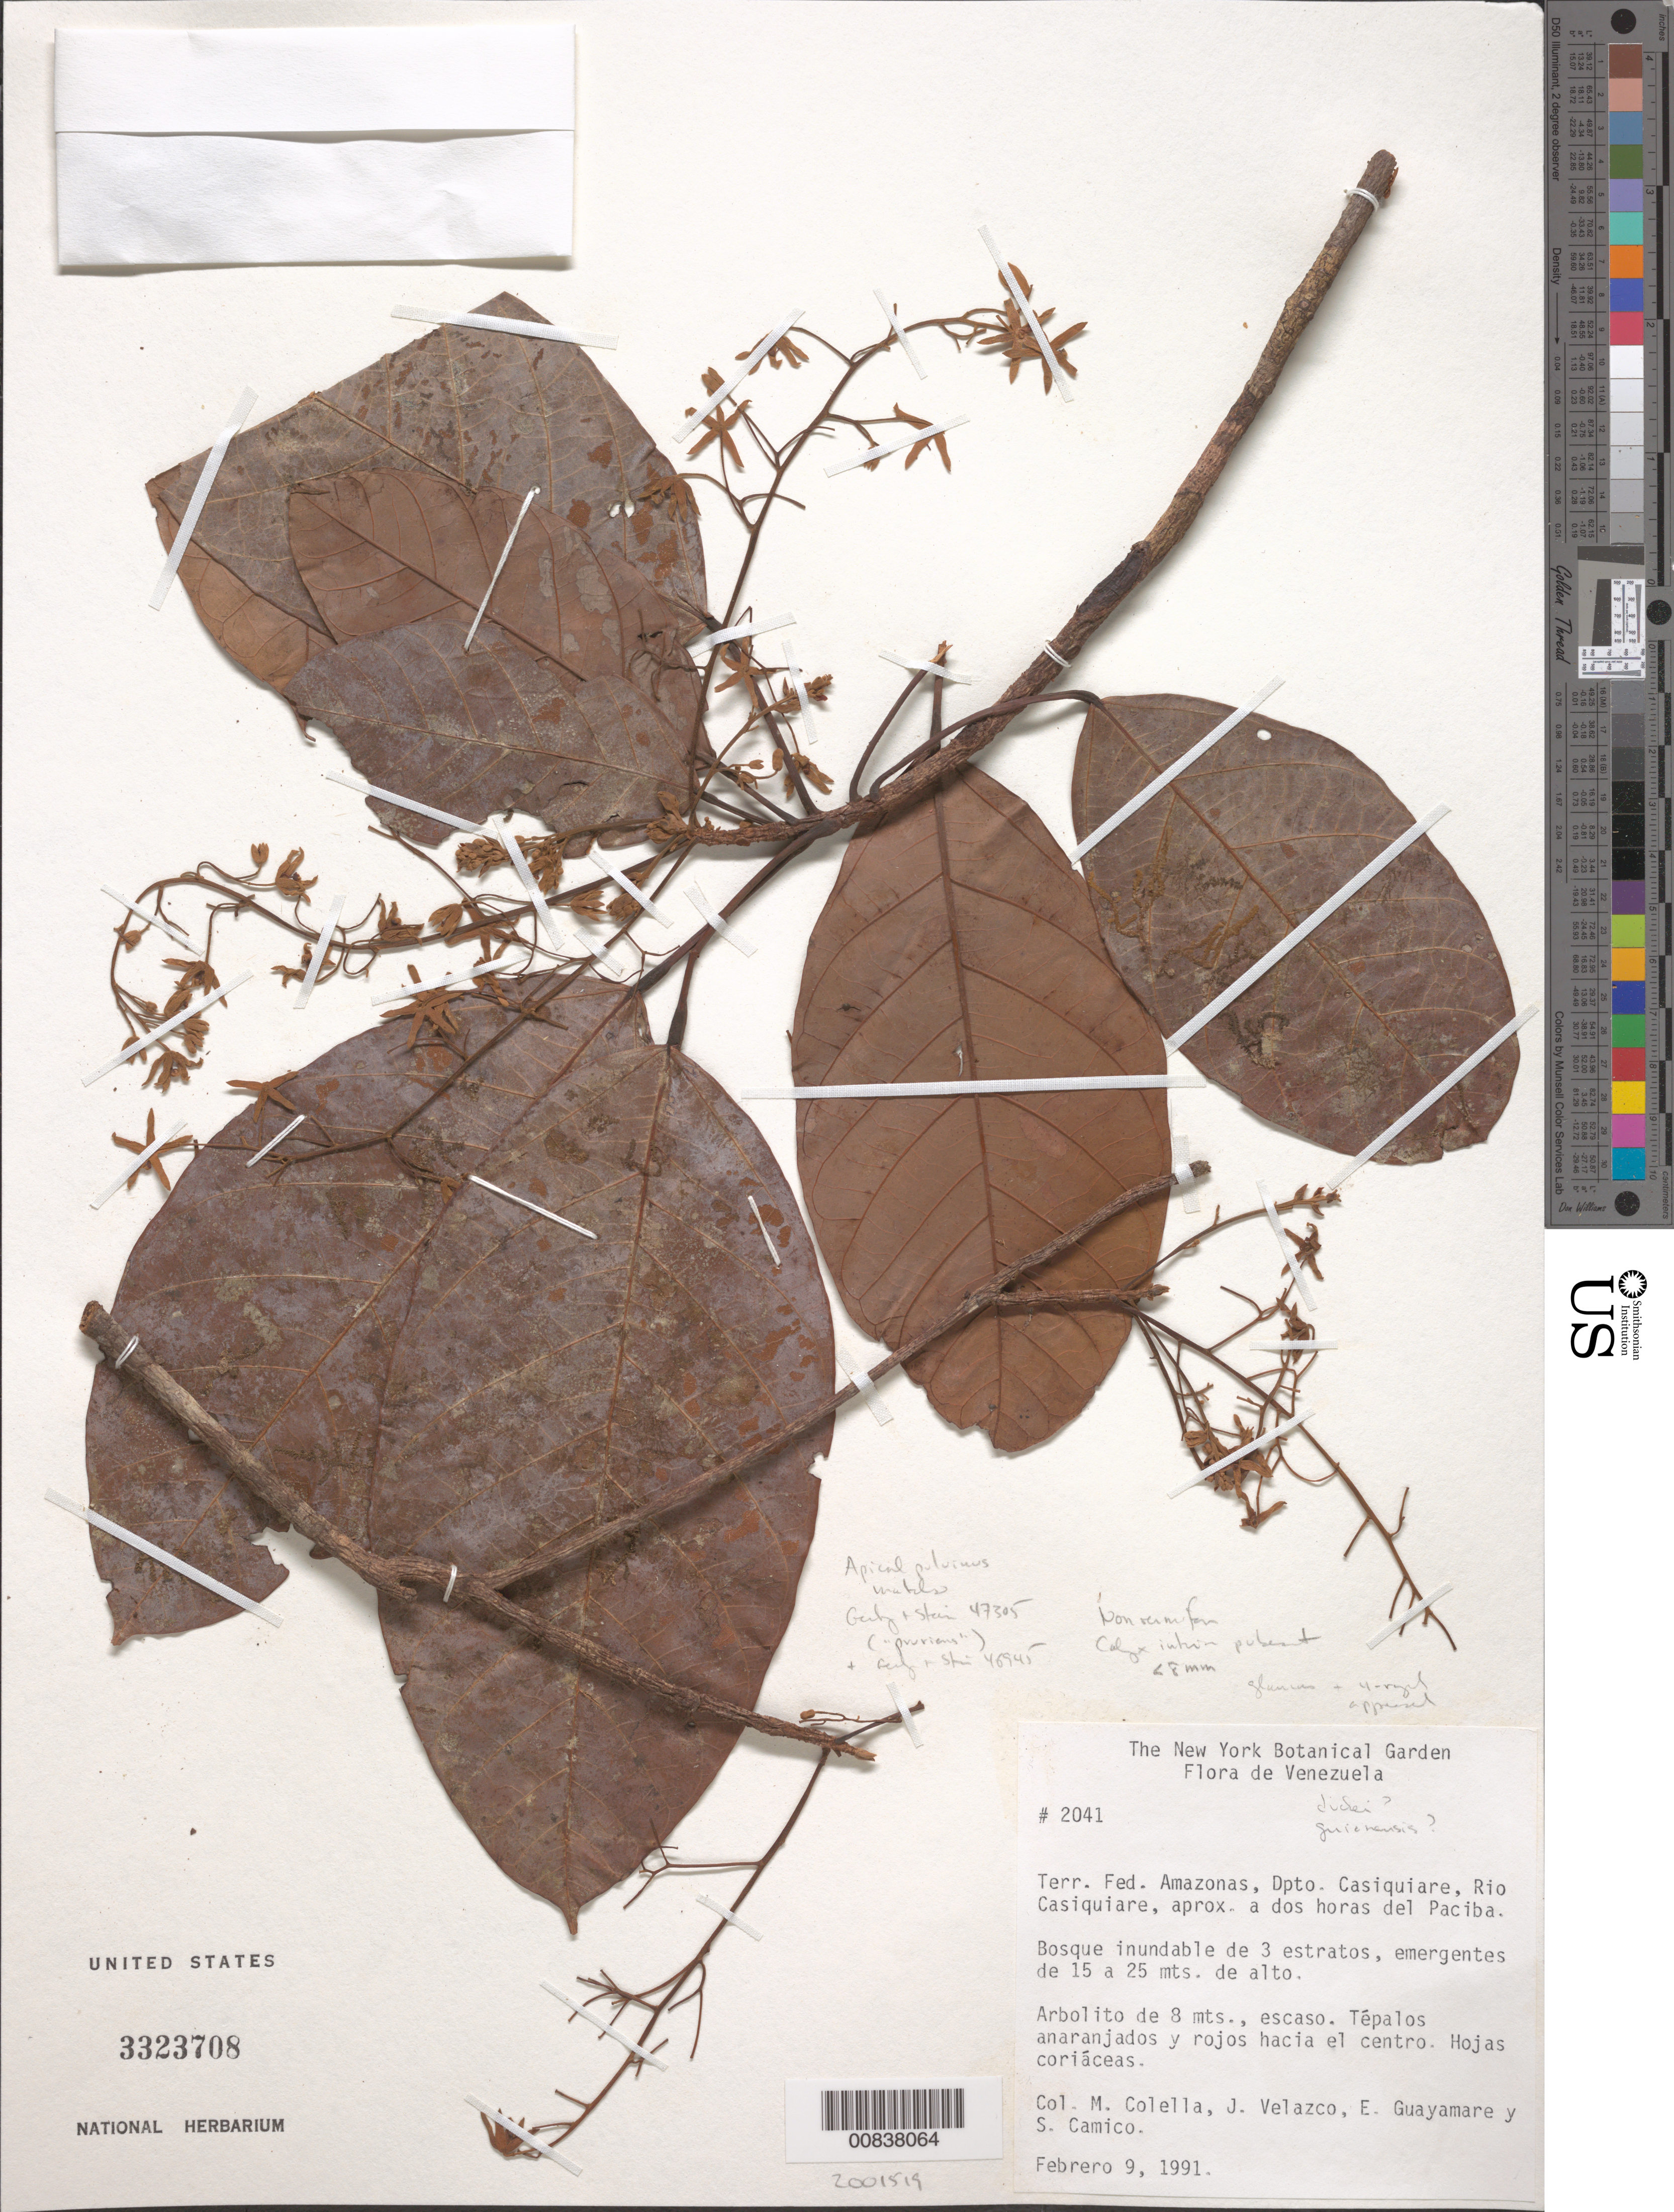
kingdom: Plantae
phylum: Tracheophyta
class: Magnoliopsida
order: Malvales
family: Malvaceae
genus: Sterculia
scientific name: Sterculia sp.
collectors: M. Colella, J. Velazco, E. Guayamare & S. Camico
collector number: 2041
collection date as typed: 9-Feb-91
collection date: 1991-02-09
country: Venezuela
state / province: Amazonas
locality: Dpto. Casiquiare, Río Casiquiare, aprox a dos horas del Paciba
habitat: Bosque inundable de 3 estratos, emergentes de 15 a 25 m de alto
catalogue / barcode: US 3323708